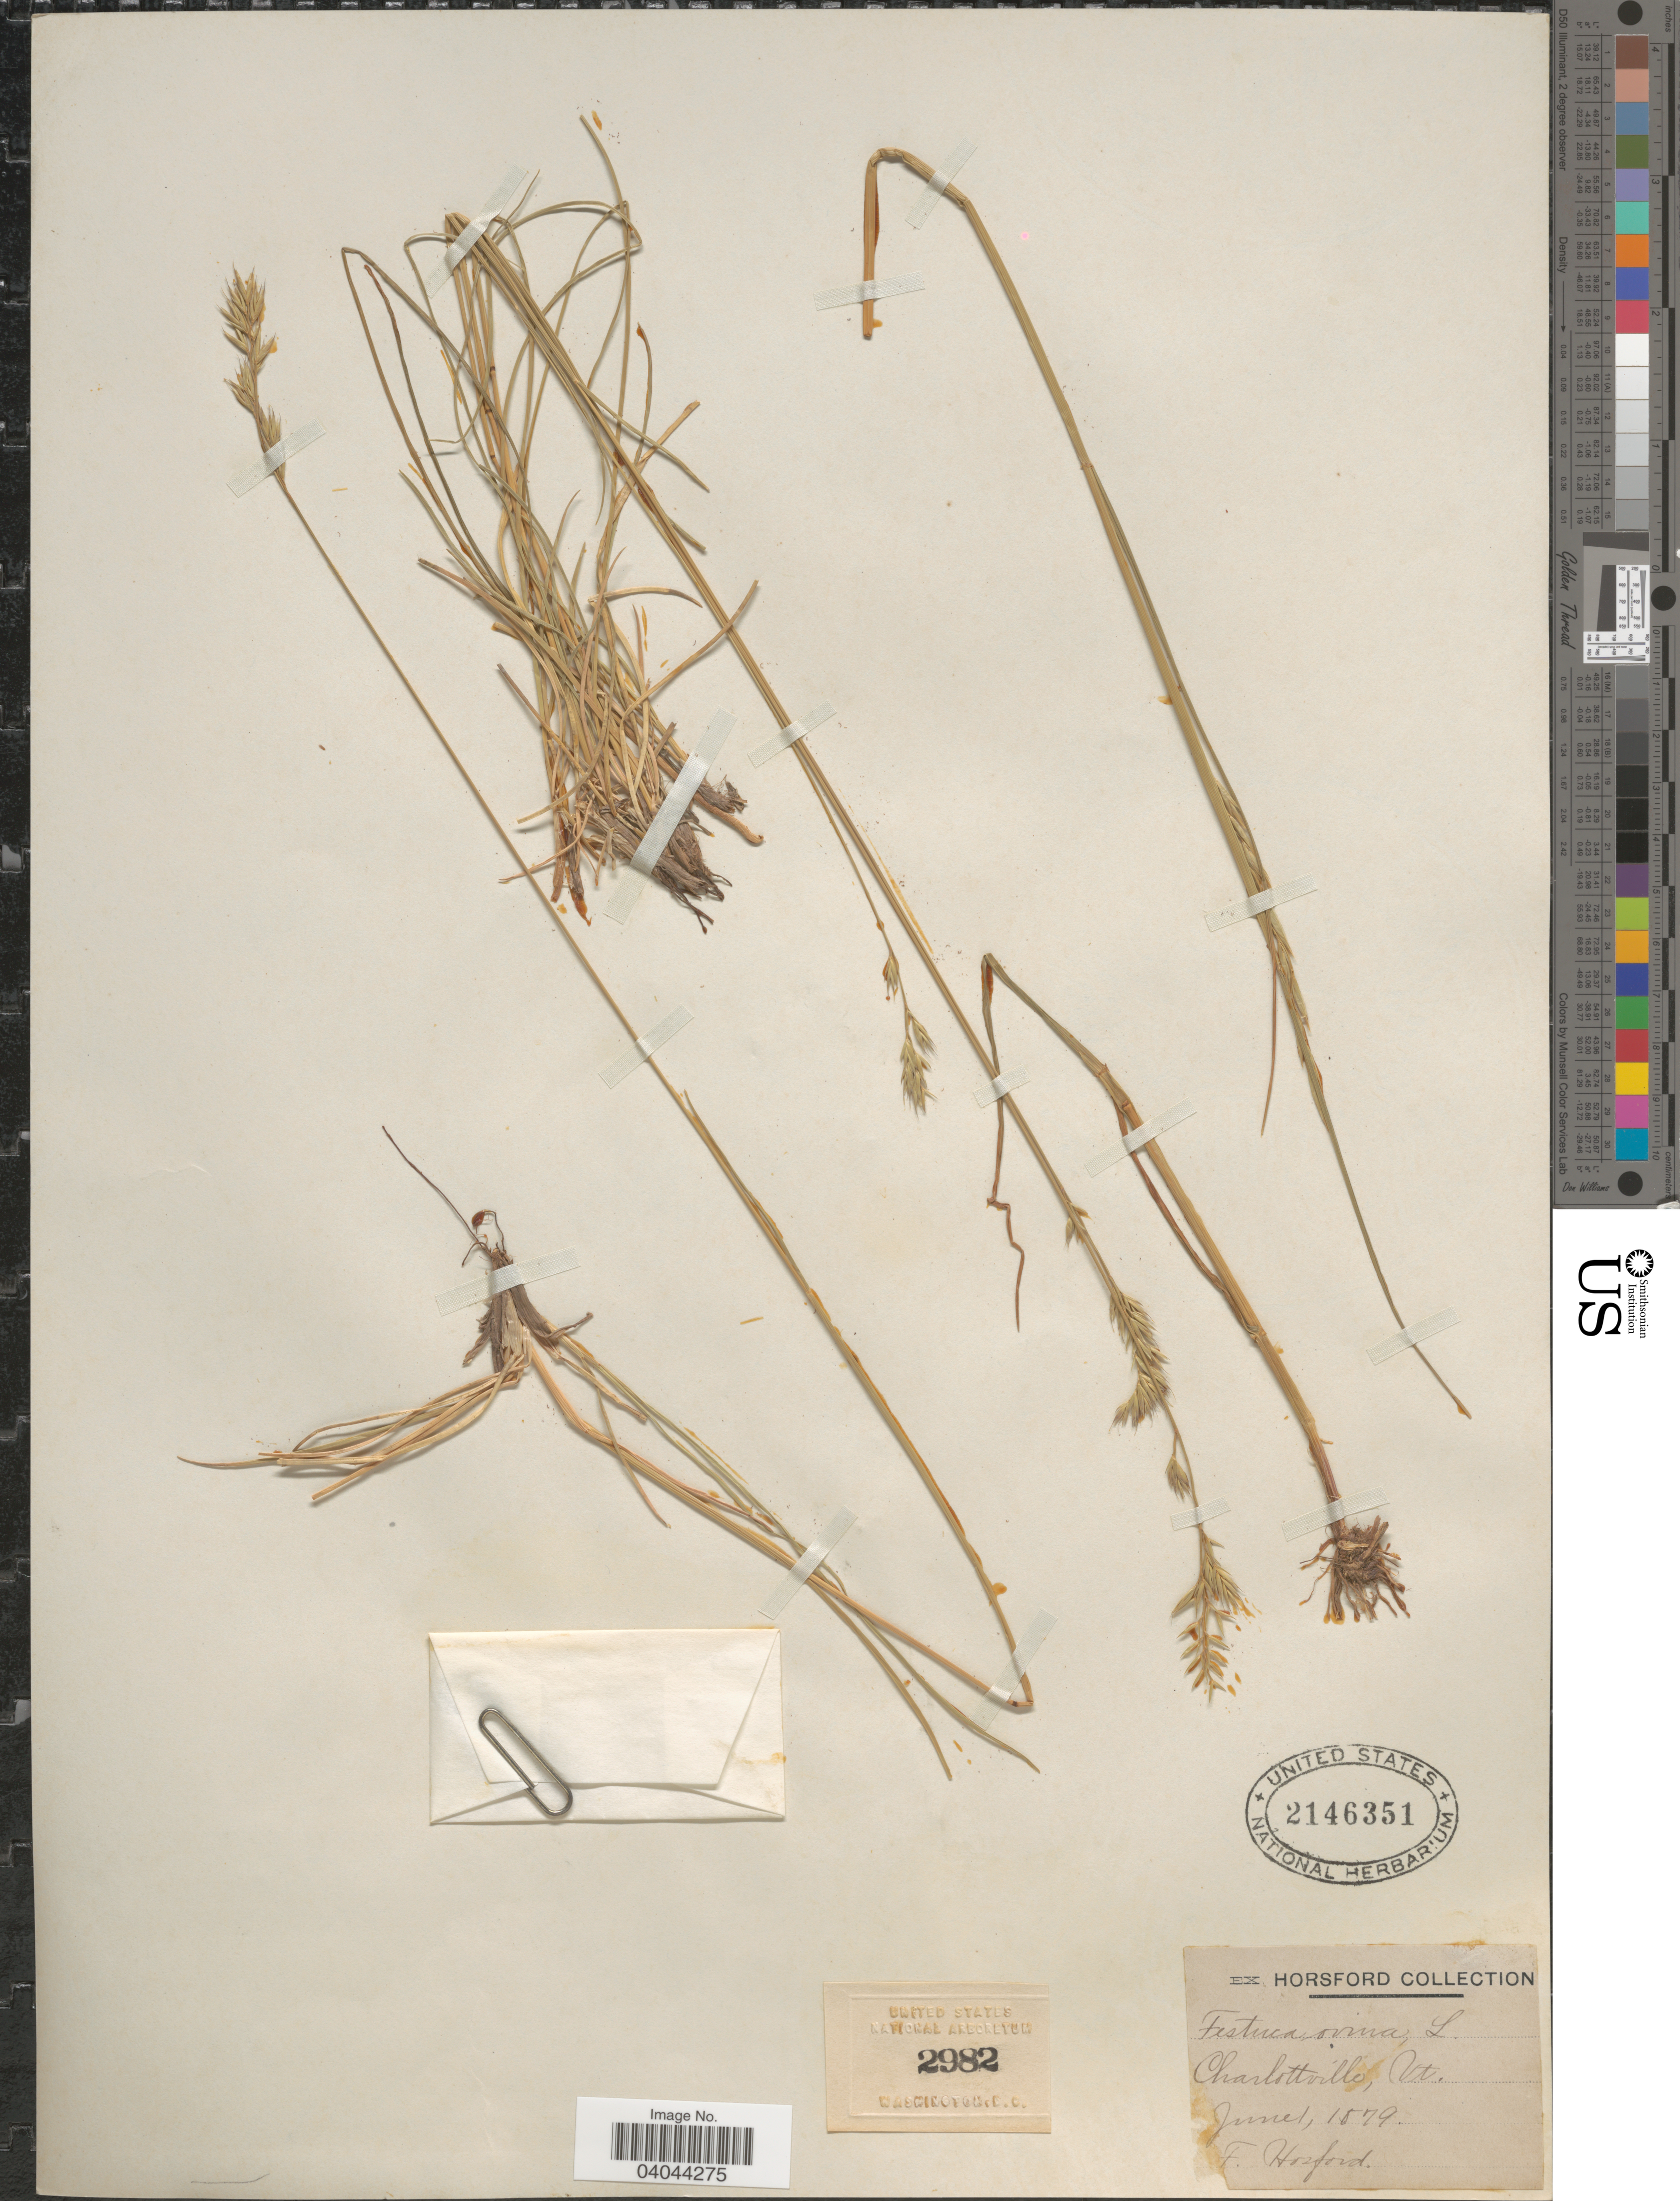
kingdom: Plantae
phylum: Tracheophyta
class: Liliopsida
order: Poales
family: Poaceae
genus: Festuca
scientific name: Festuca ovina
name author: L.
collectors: F. Horsford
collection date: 1879-06-01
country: United States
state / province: Vermont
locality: Charlotteville.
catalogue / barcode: US 2146351